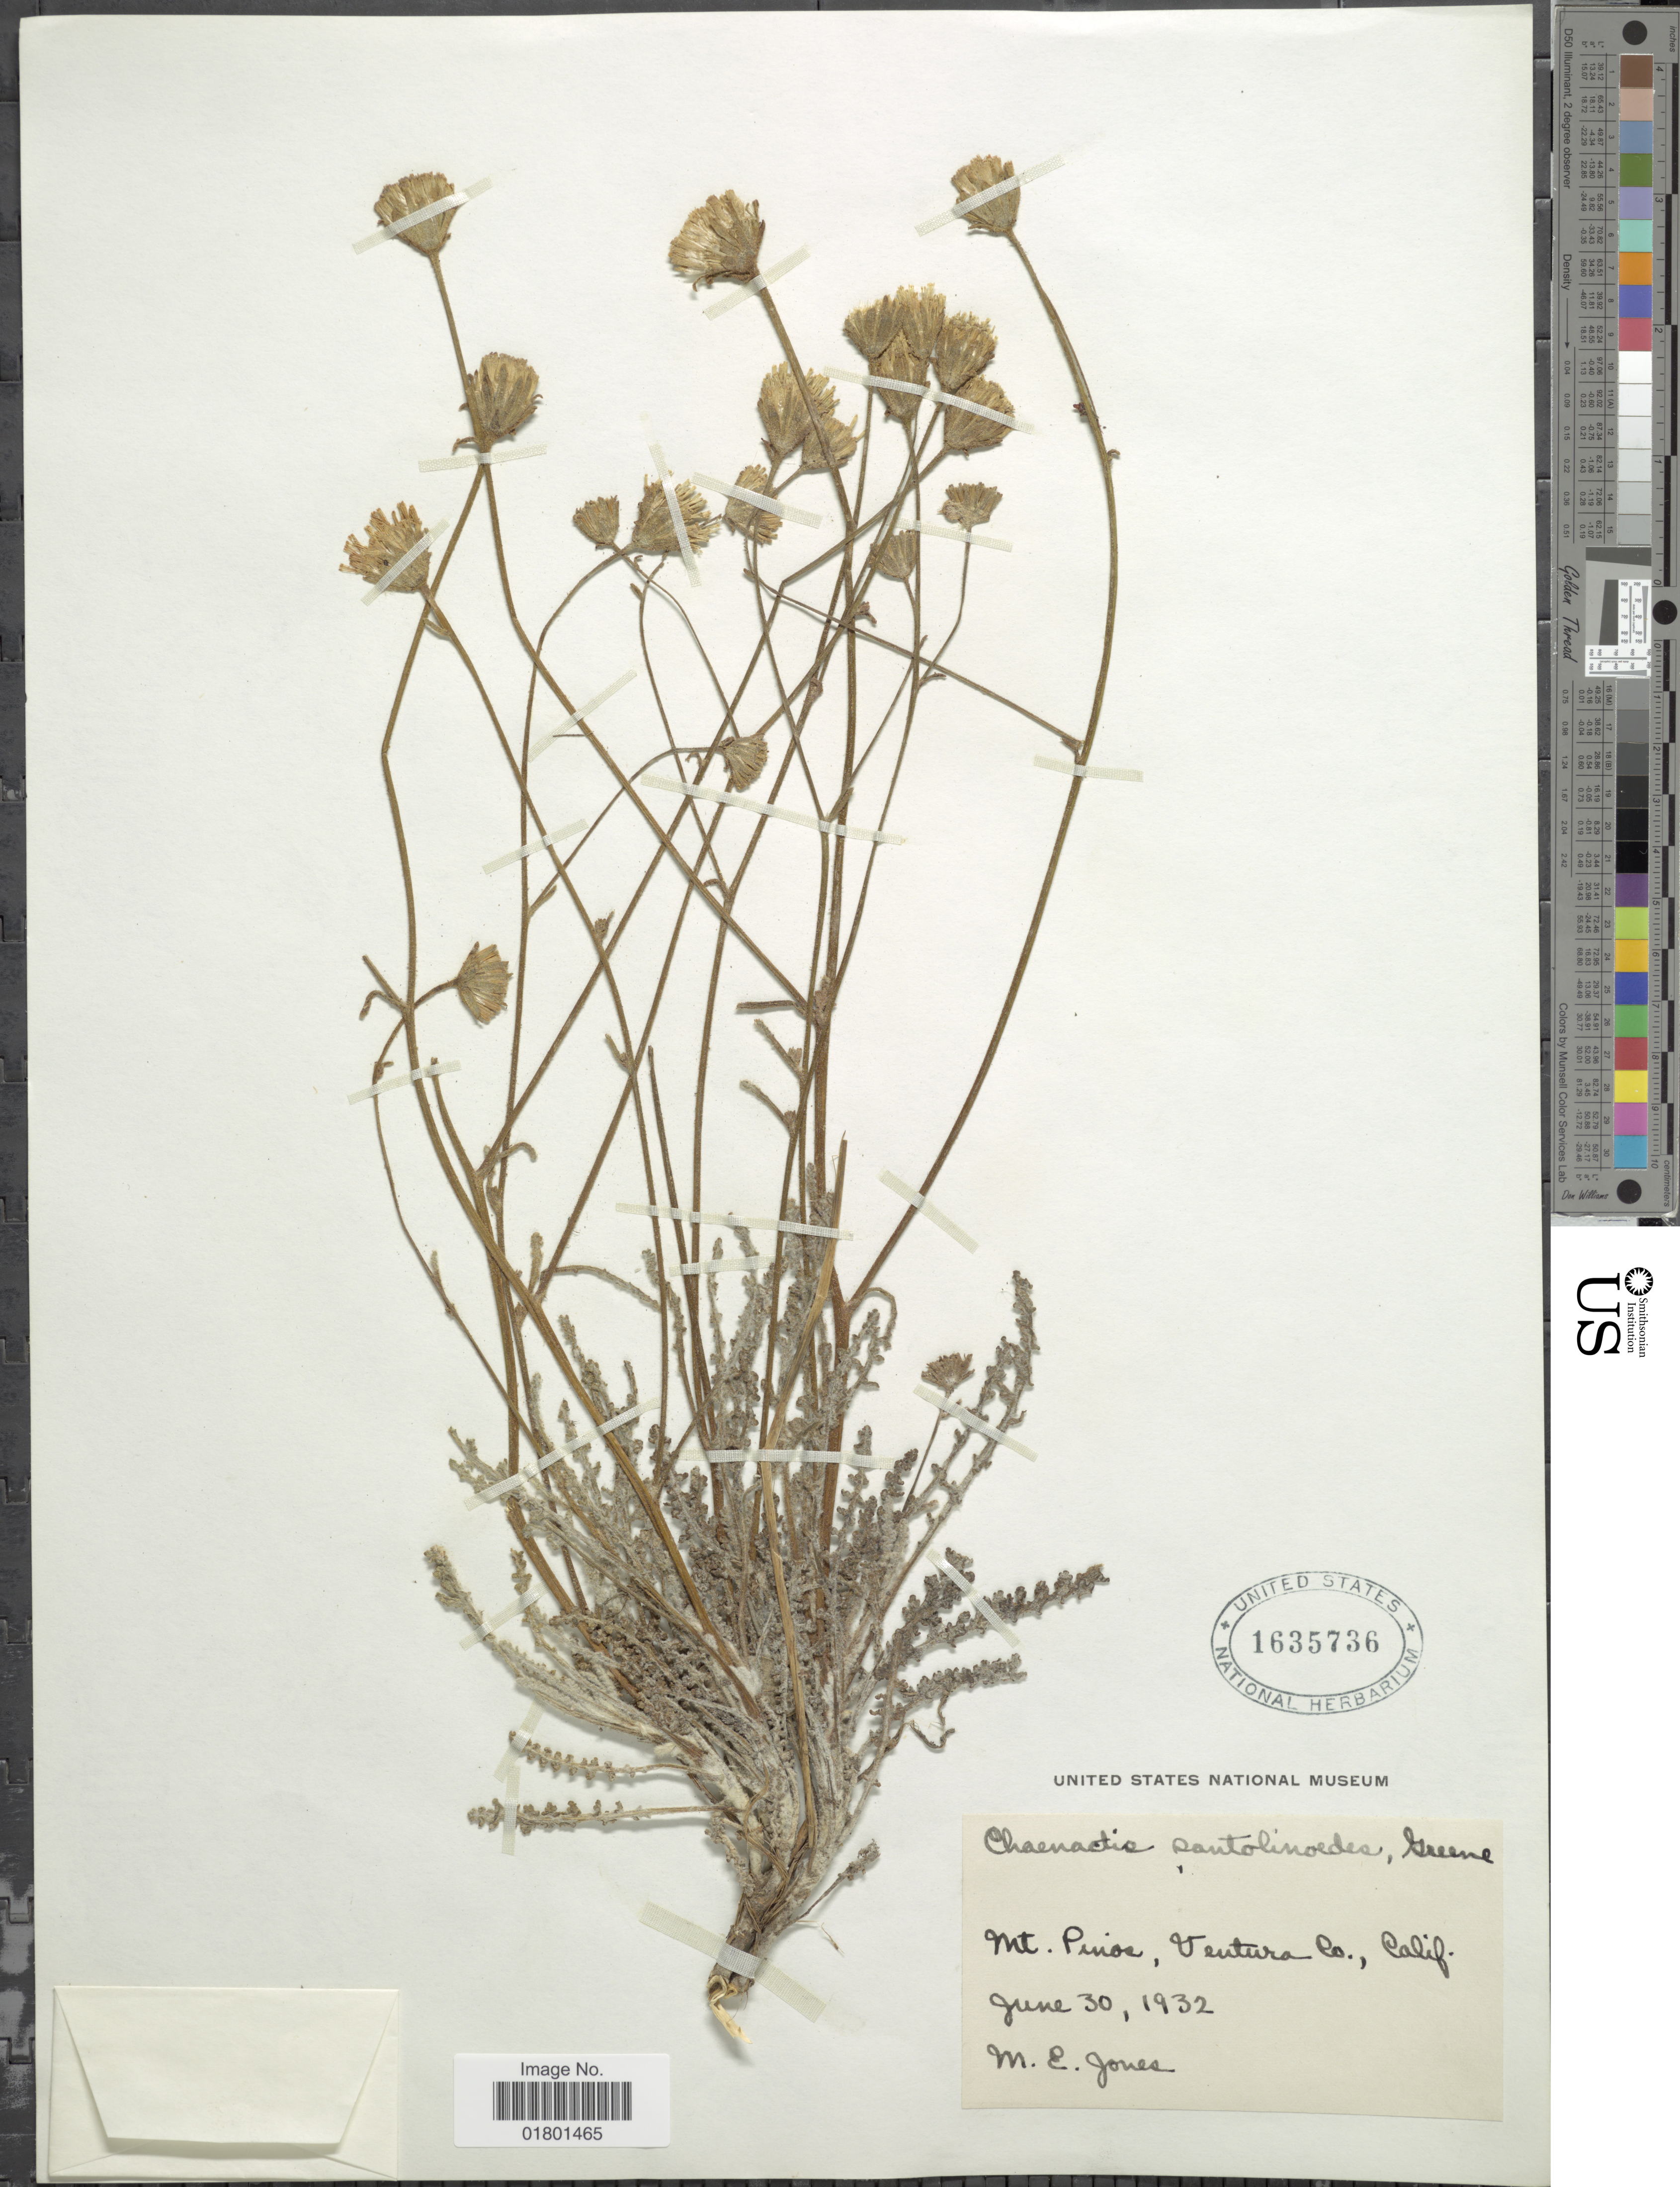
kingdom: Plantae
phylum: Tracheophyta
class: Magnoliopsida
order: Asterales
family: Asteraceae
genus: Chaenactis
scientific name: Chaenactis santolinoides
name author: Greene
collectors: M. E. Jones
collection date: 1932-06-30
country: United States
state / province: California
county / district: Ventura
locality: Mt. Pinos, Ventura Co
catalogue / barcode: US 1635736